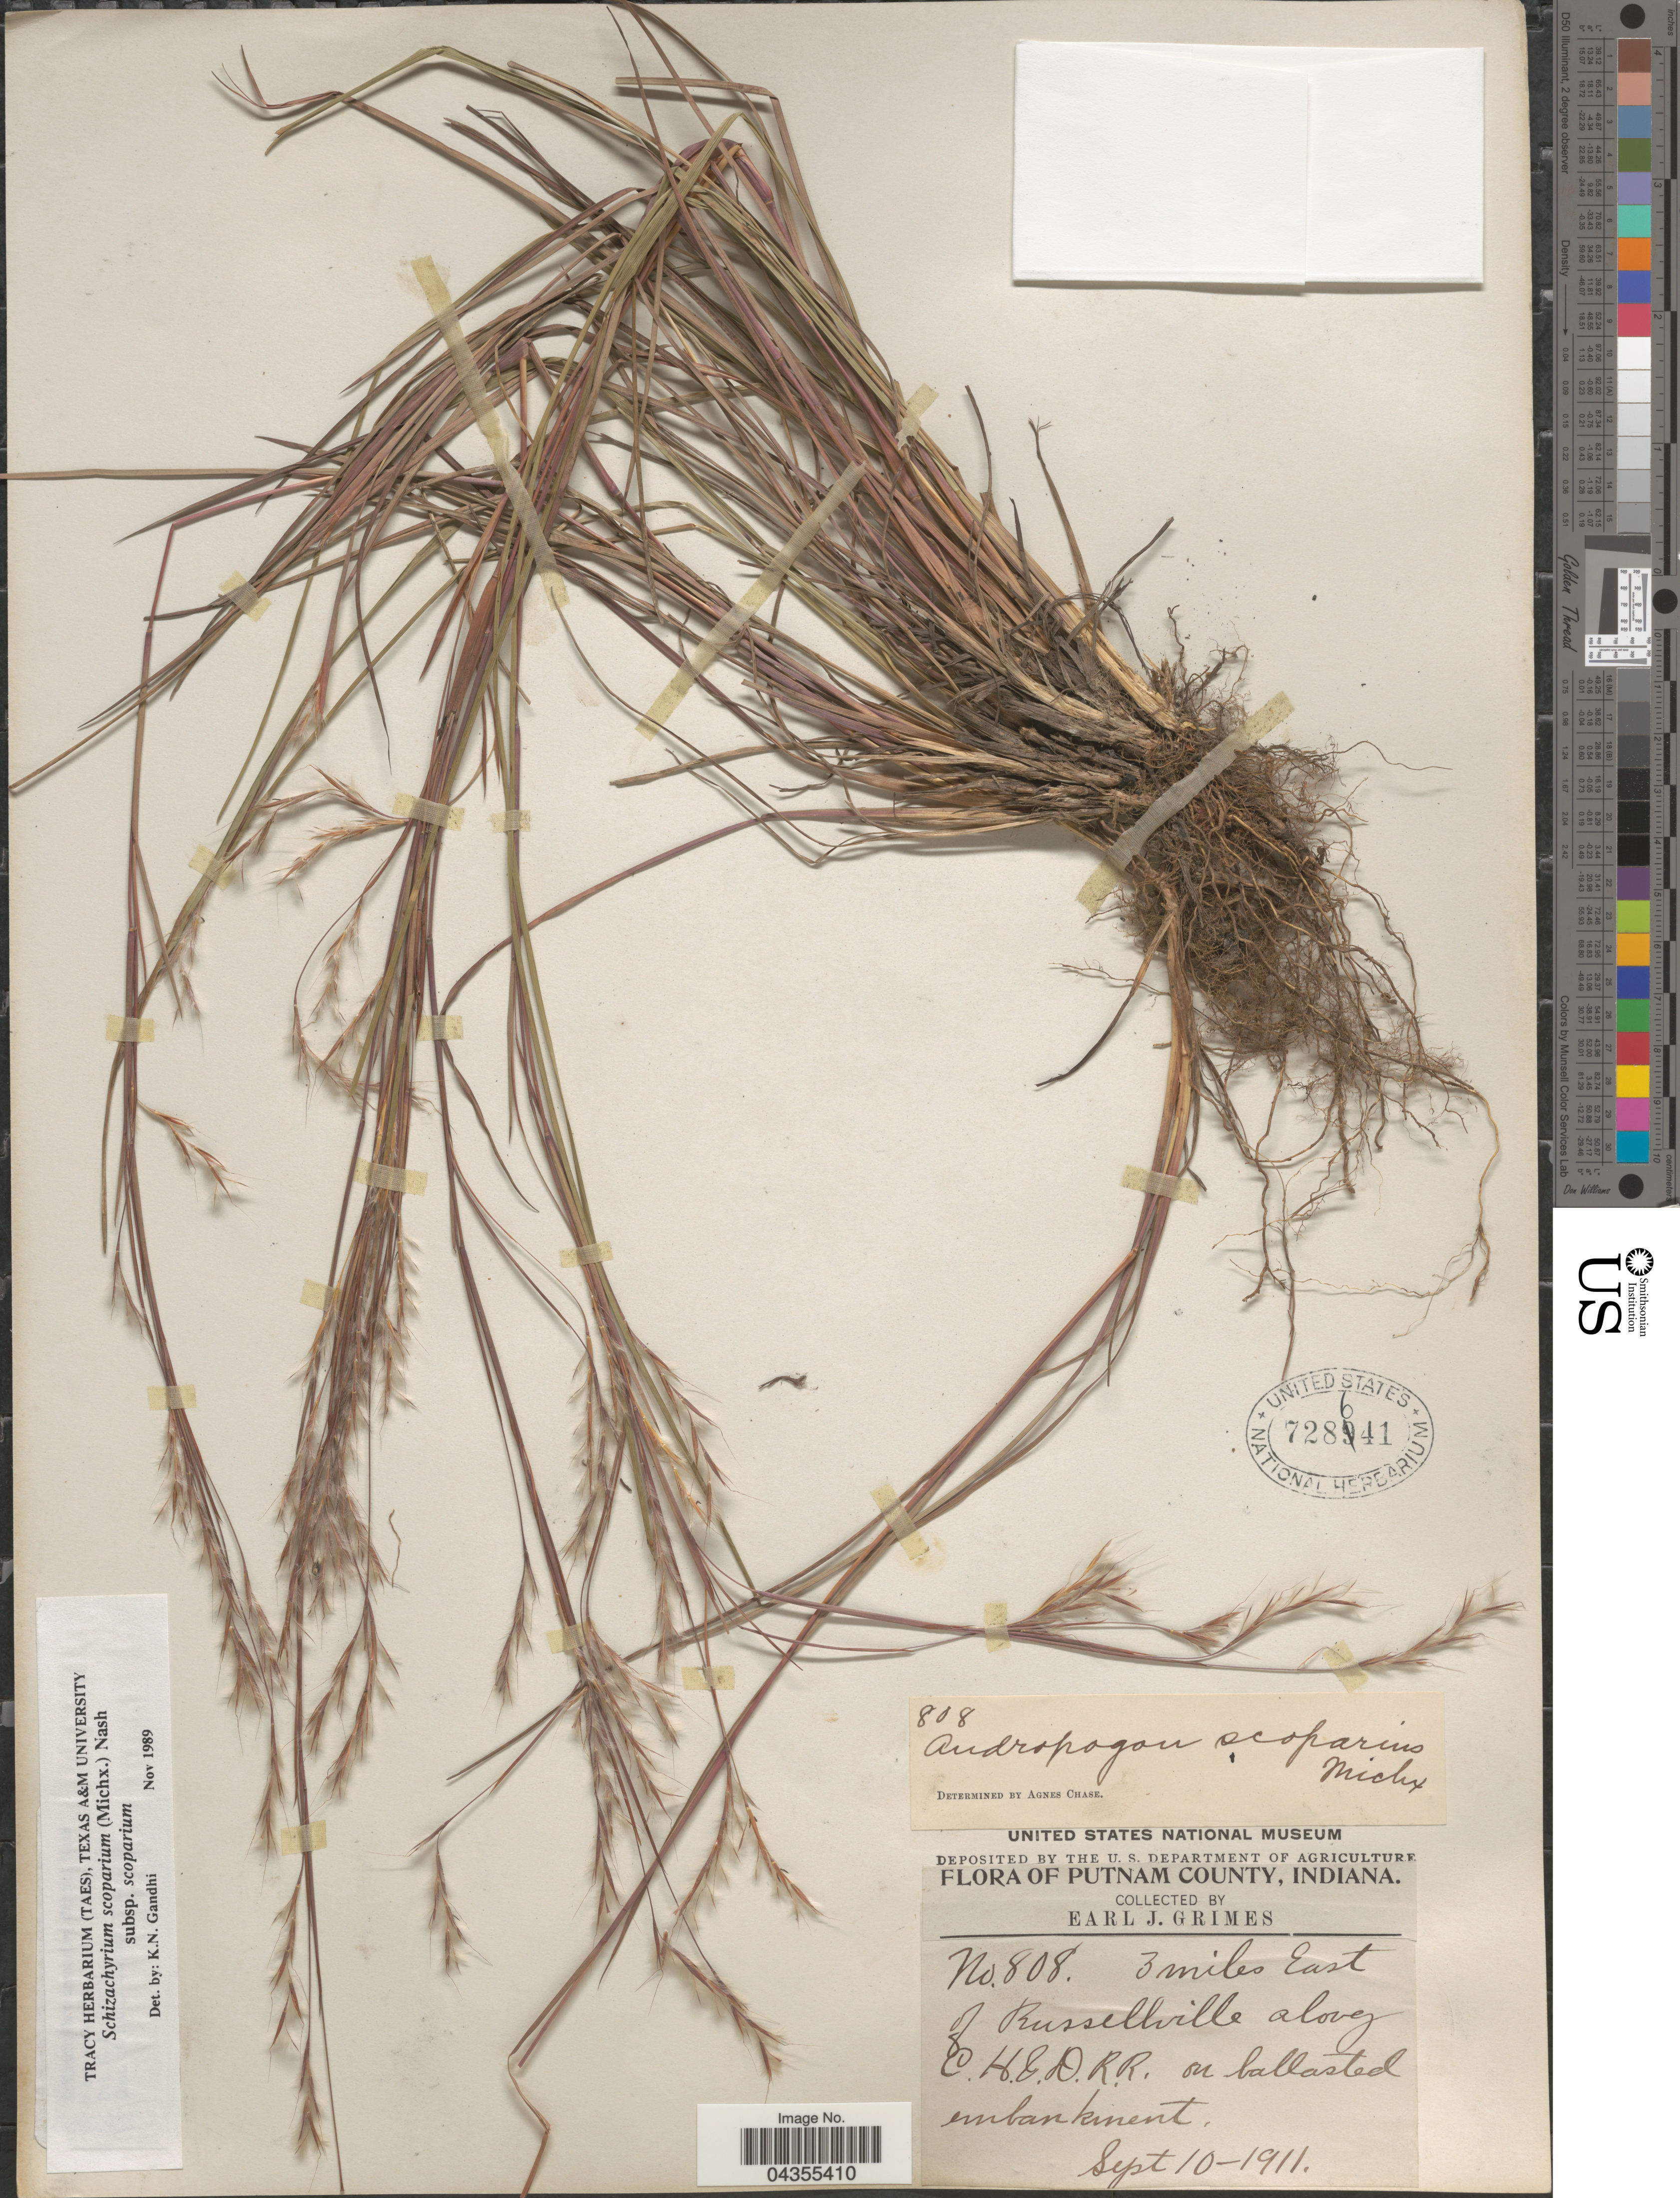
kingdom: Plantae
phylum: Tracheophyta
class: Liliopsida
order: Poales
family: Poaceae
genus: Schizachyrium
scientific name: Schizachyrium scoparium var. scoparium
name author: (Michx.) Nash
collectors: E. J. Grimes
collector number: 808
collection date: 1911-09-10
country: United States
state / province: Indiana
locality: Putnam County. 3 miles East of Russellville along C.H. & D.R.R on ballasted embankment.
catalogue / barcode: US 728641